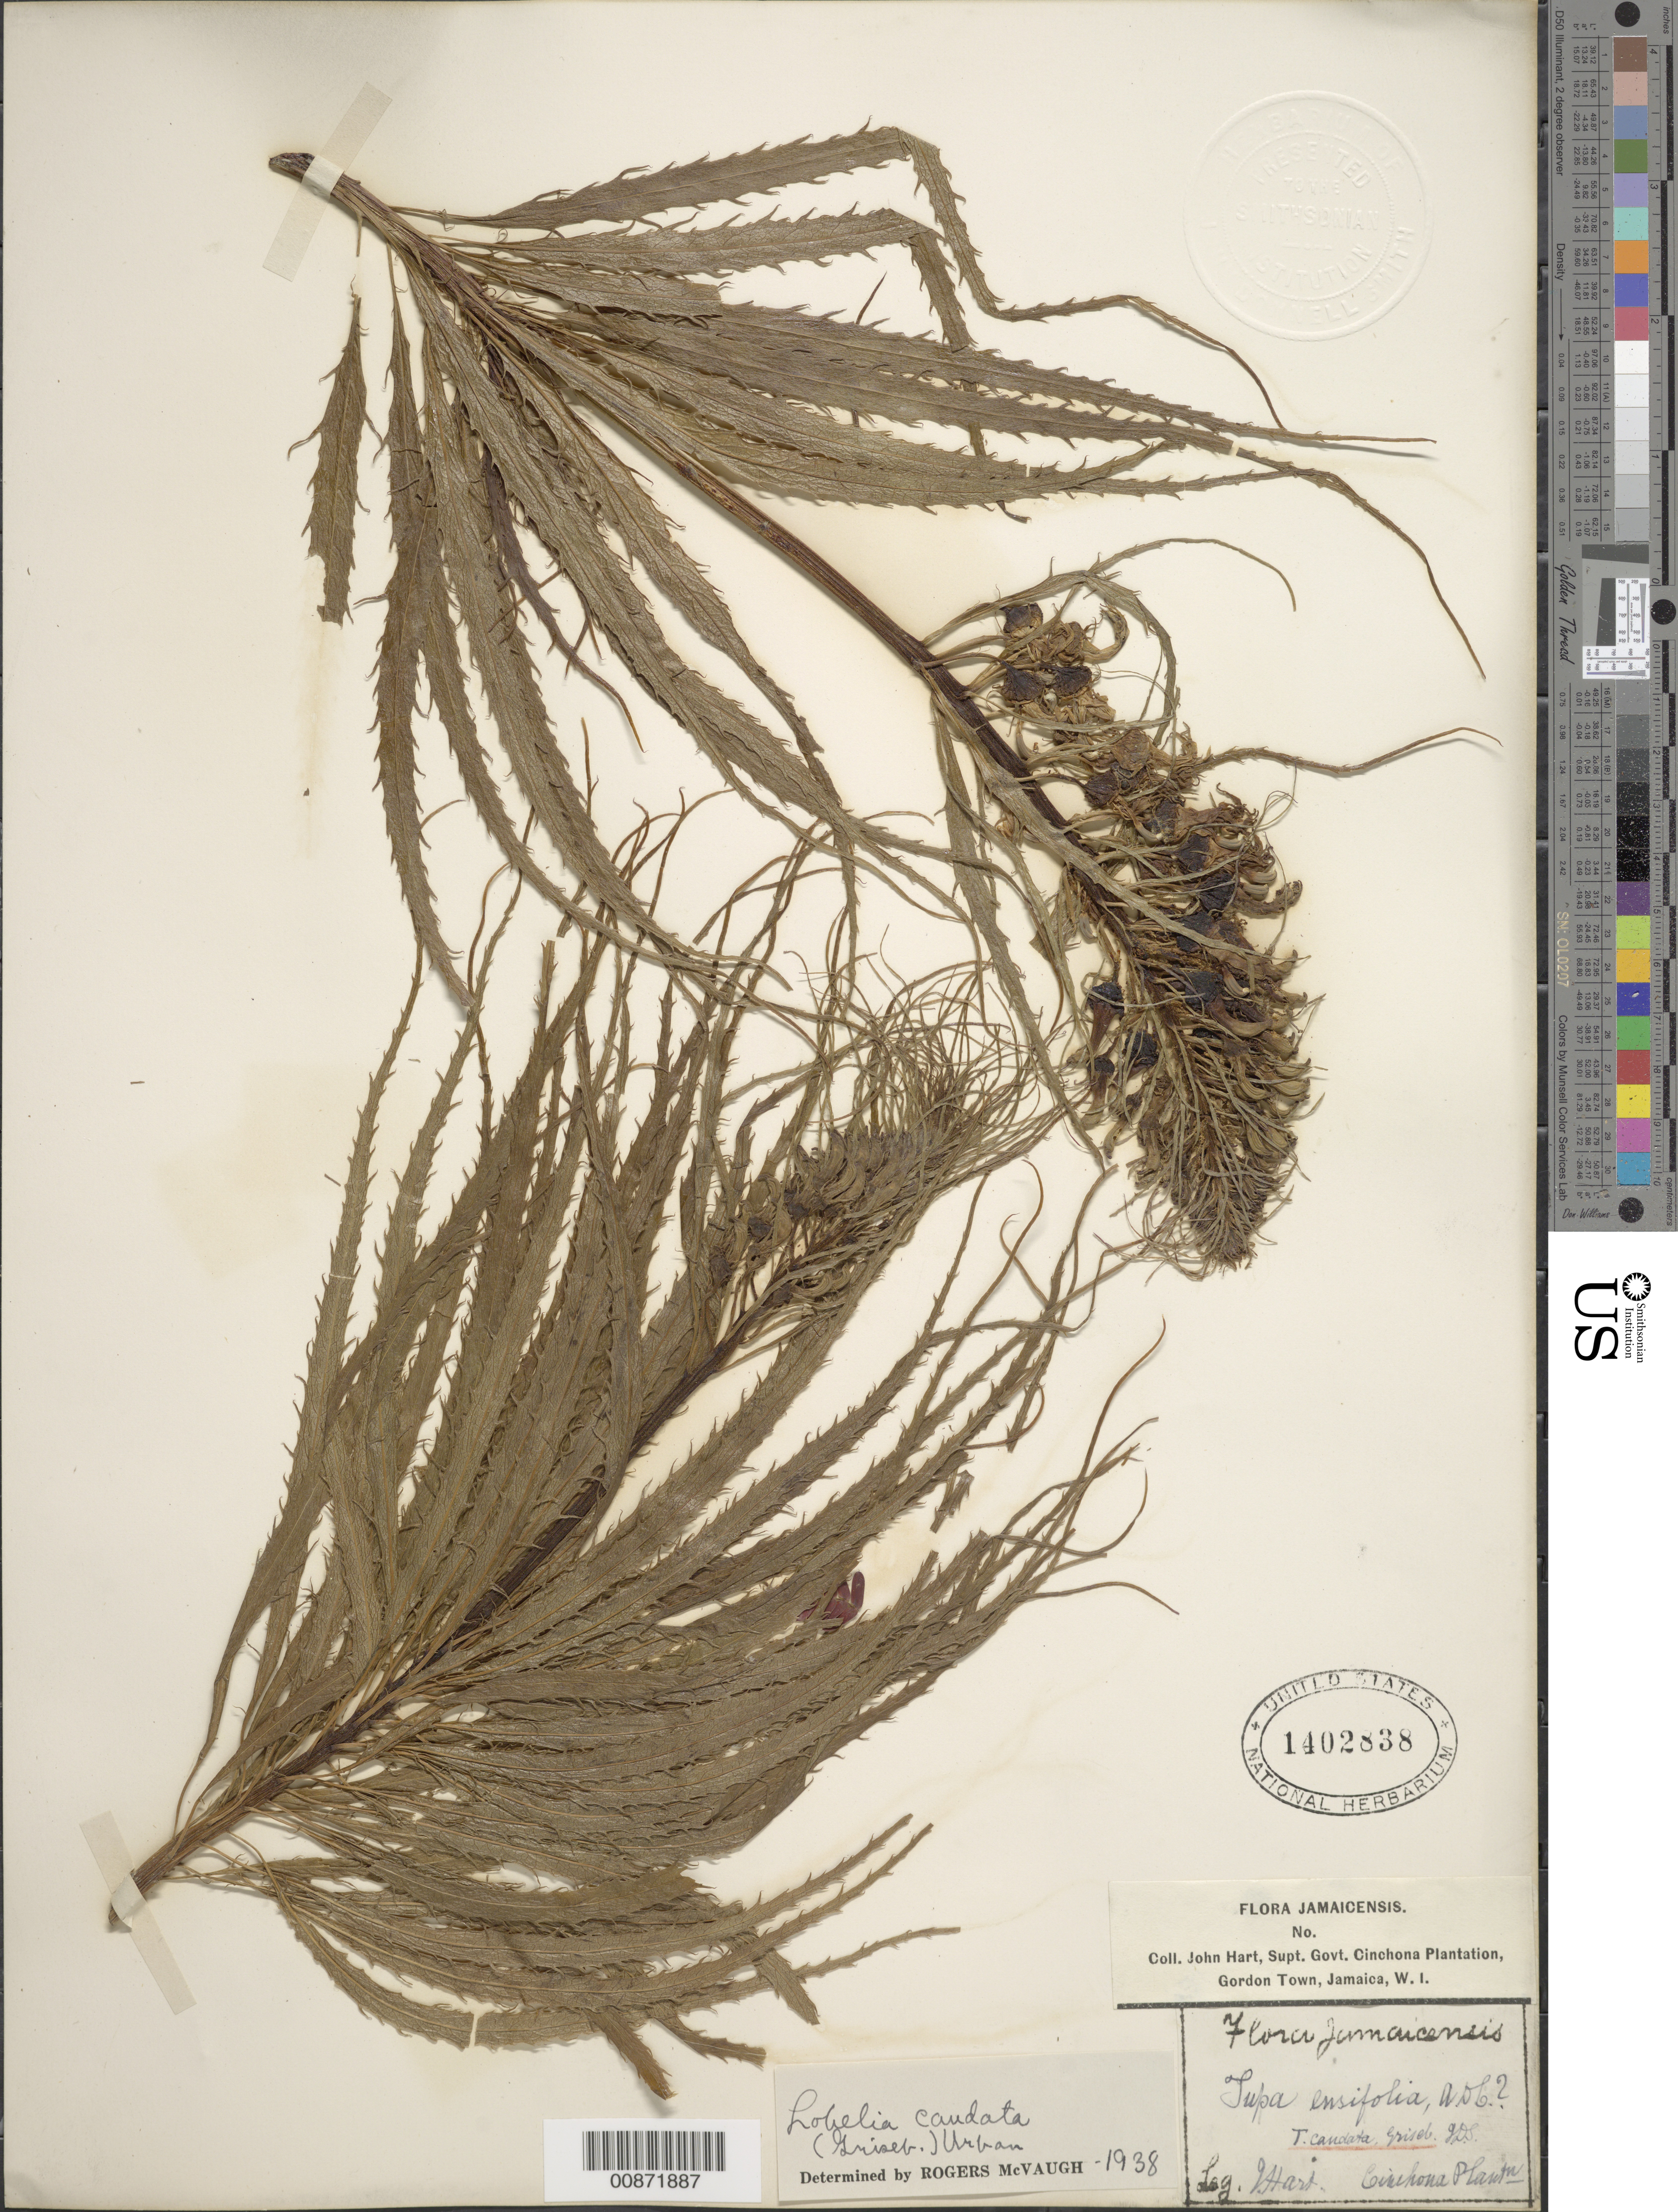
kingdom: Plantae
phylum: Tracheophyta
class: Magnoliopsida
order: Asterales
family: Campanulaceae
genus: Lobelia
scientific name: Lobelia caudata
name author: (Griseb.) Urb.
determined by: McVaugh, R.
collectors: J. Hart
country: Jamaica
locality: Cinchona Plantation, Gordon Town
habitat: Govt. plantation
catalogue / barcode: US 1402838